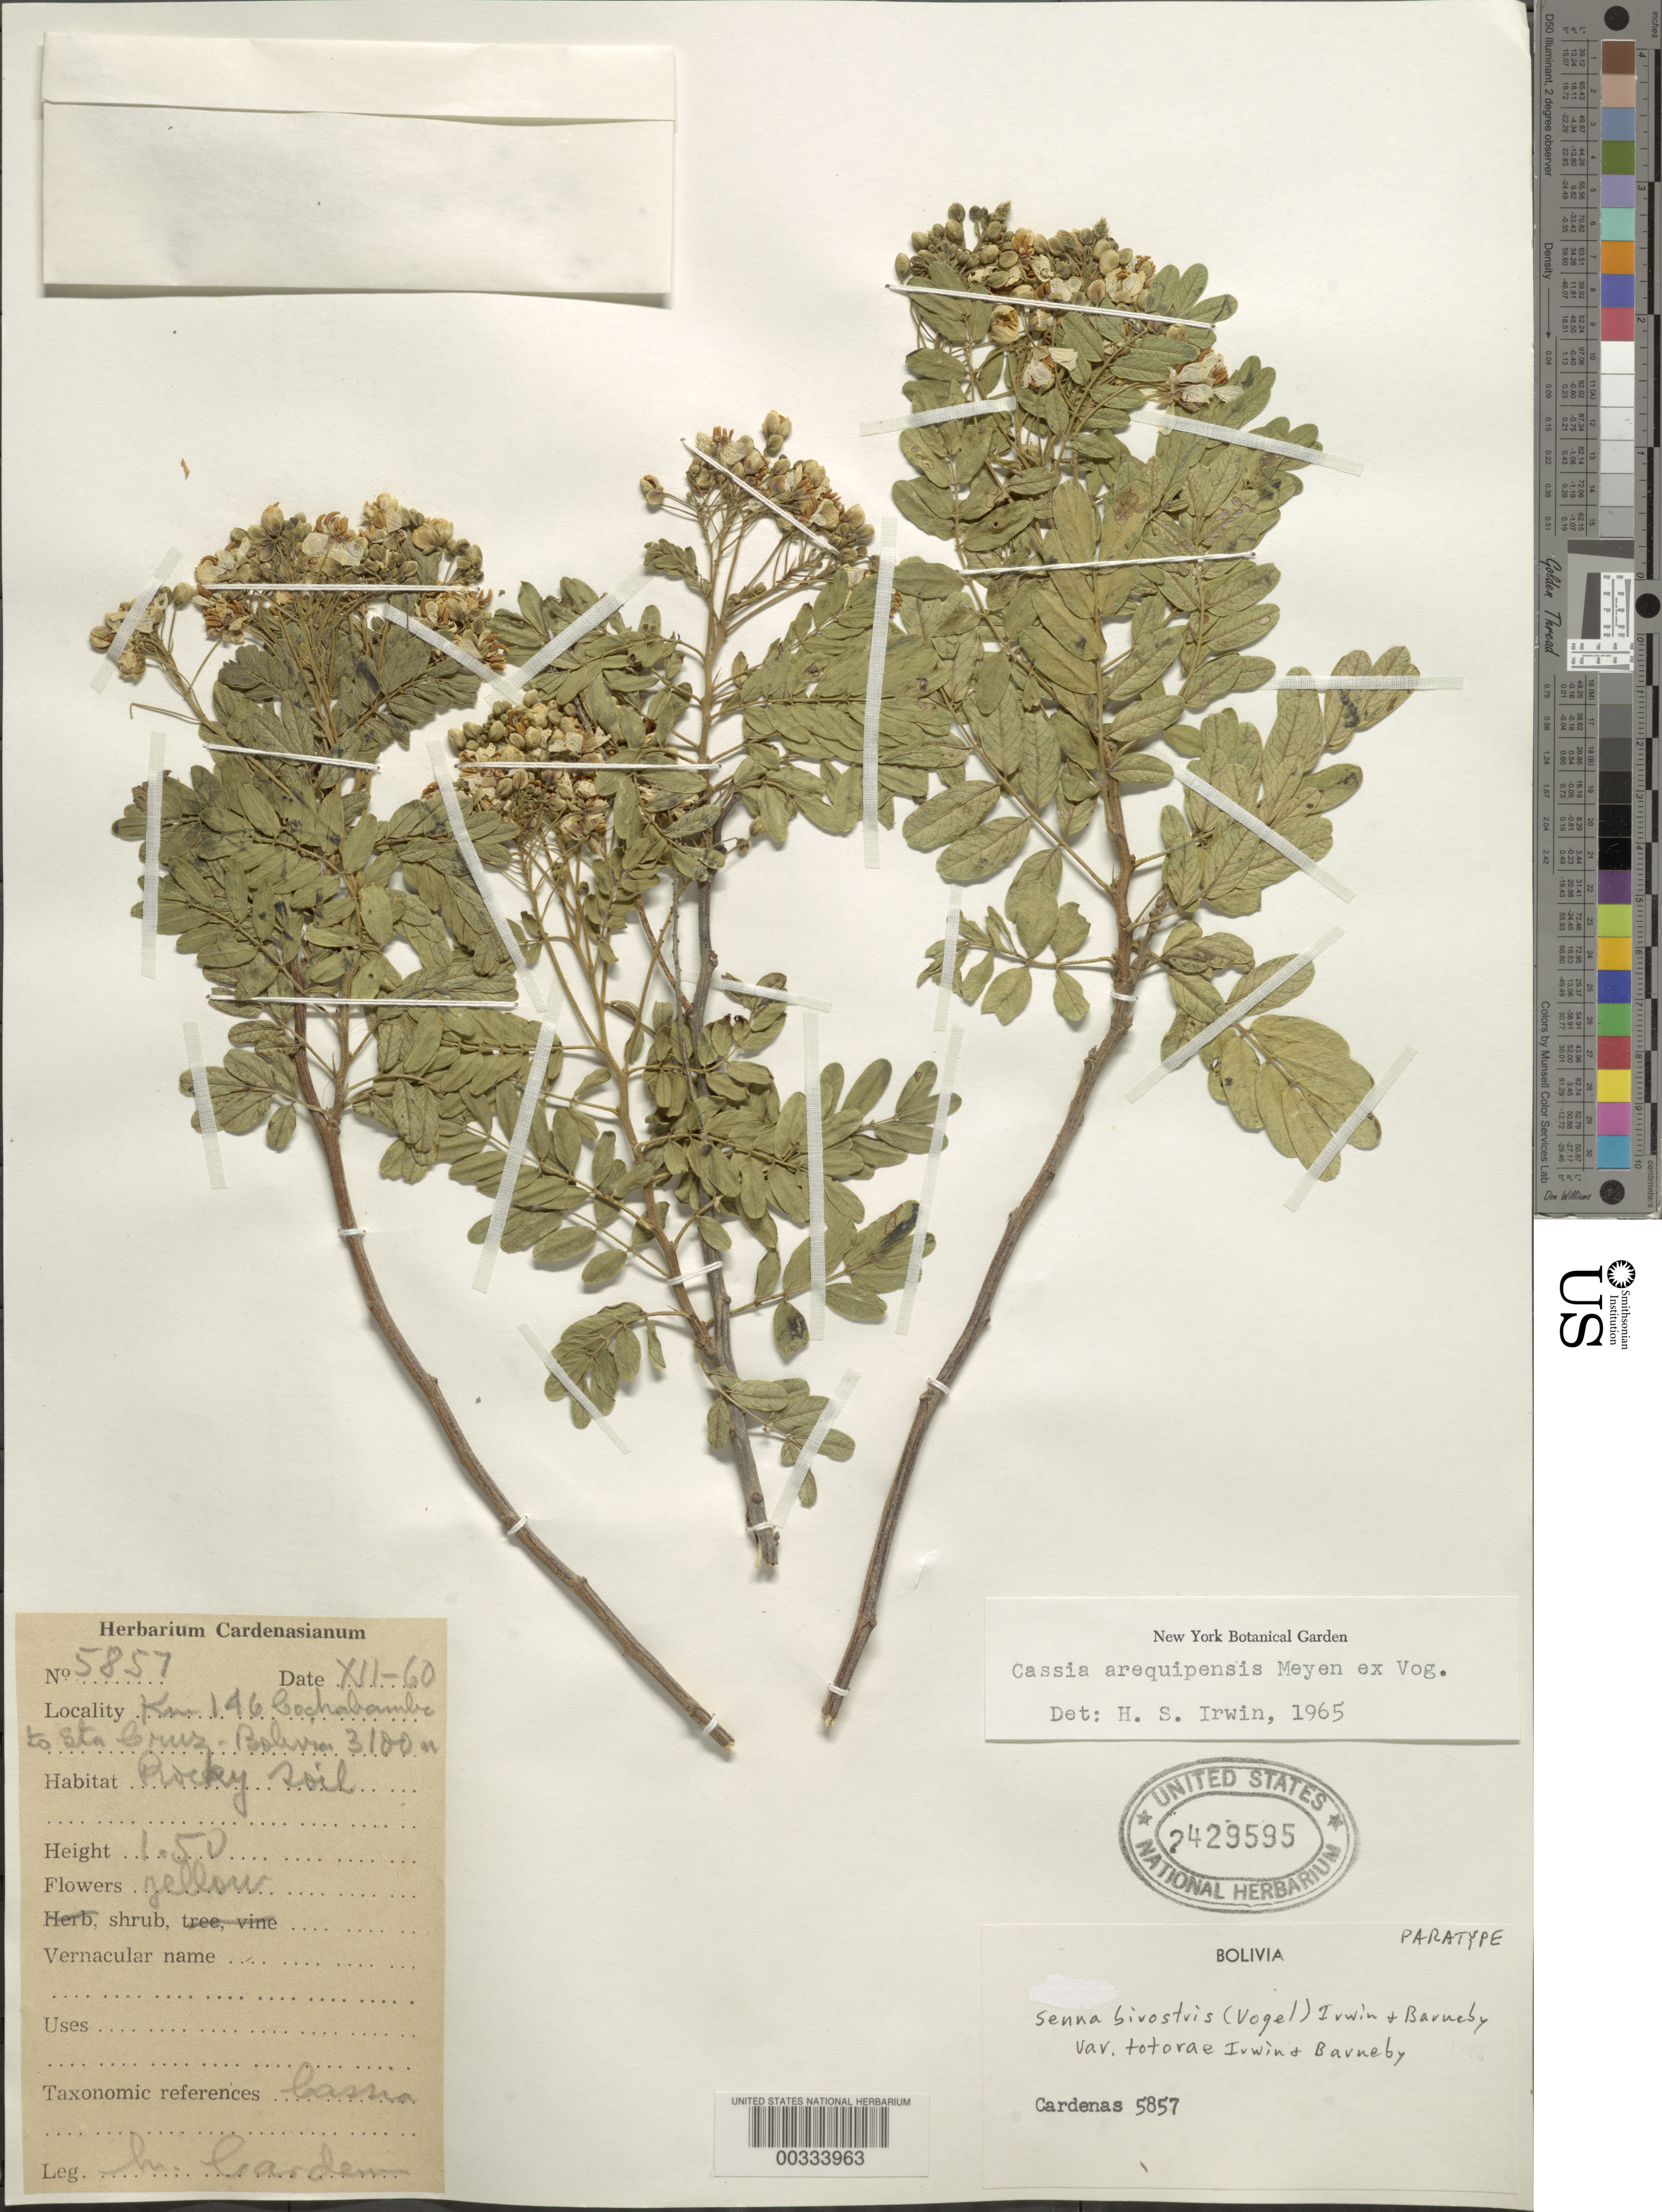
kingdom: Plantae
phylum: Tracheophyta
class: Magnoliopsida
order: Fabales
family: Fabaceae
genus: Senna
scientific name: Senna birostris var. totorae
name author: H.S. Irwin & Barneby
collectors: M. Cárdenas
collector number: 5857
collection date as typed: Dec 1960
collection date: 1960-12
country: Bolivia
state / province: Cochabamba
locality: Km 146 to Santa Cruz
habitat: Rocky soil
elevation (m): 3100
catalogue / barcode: US 2429595